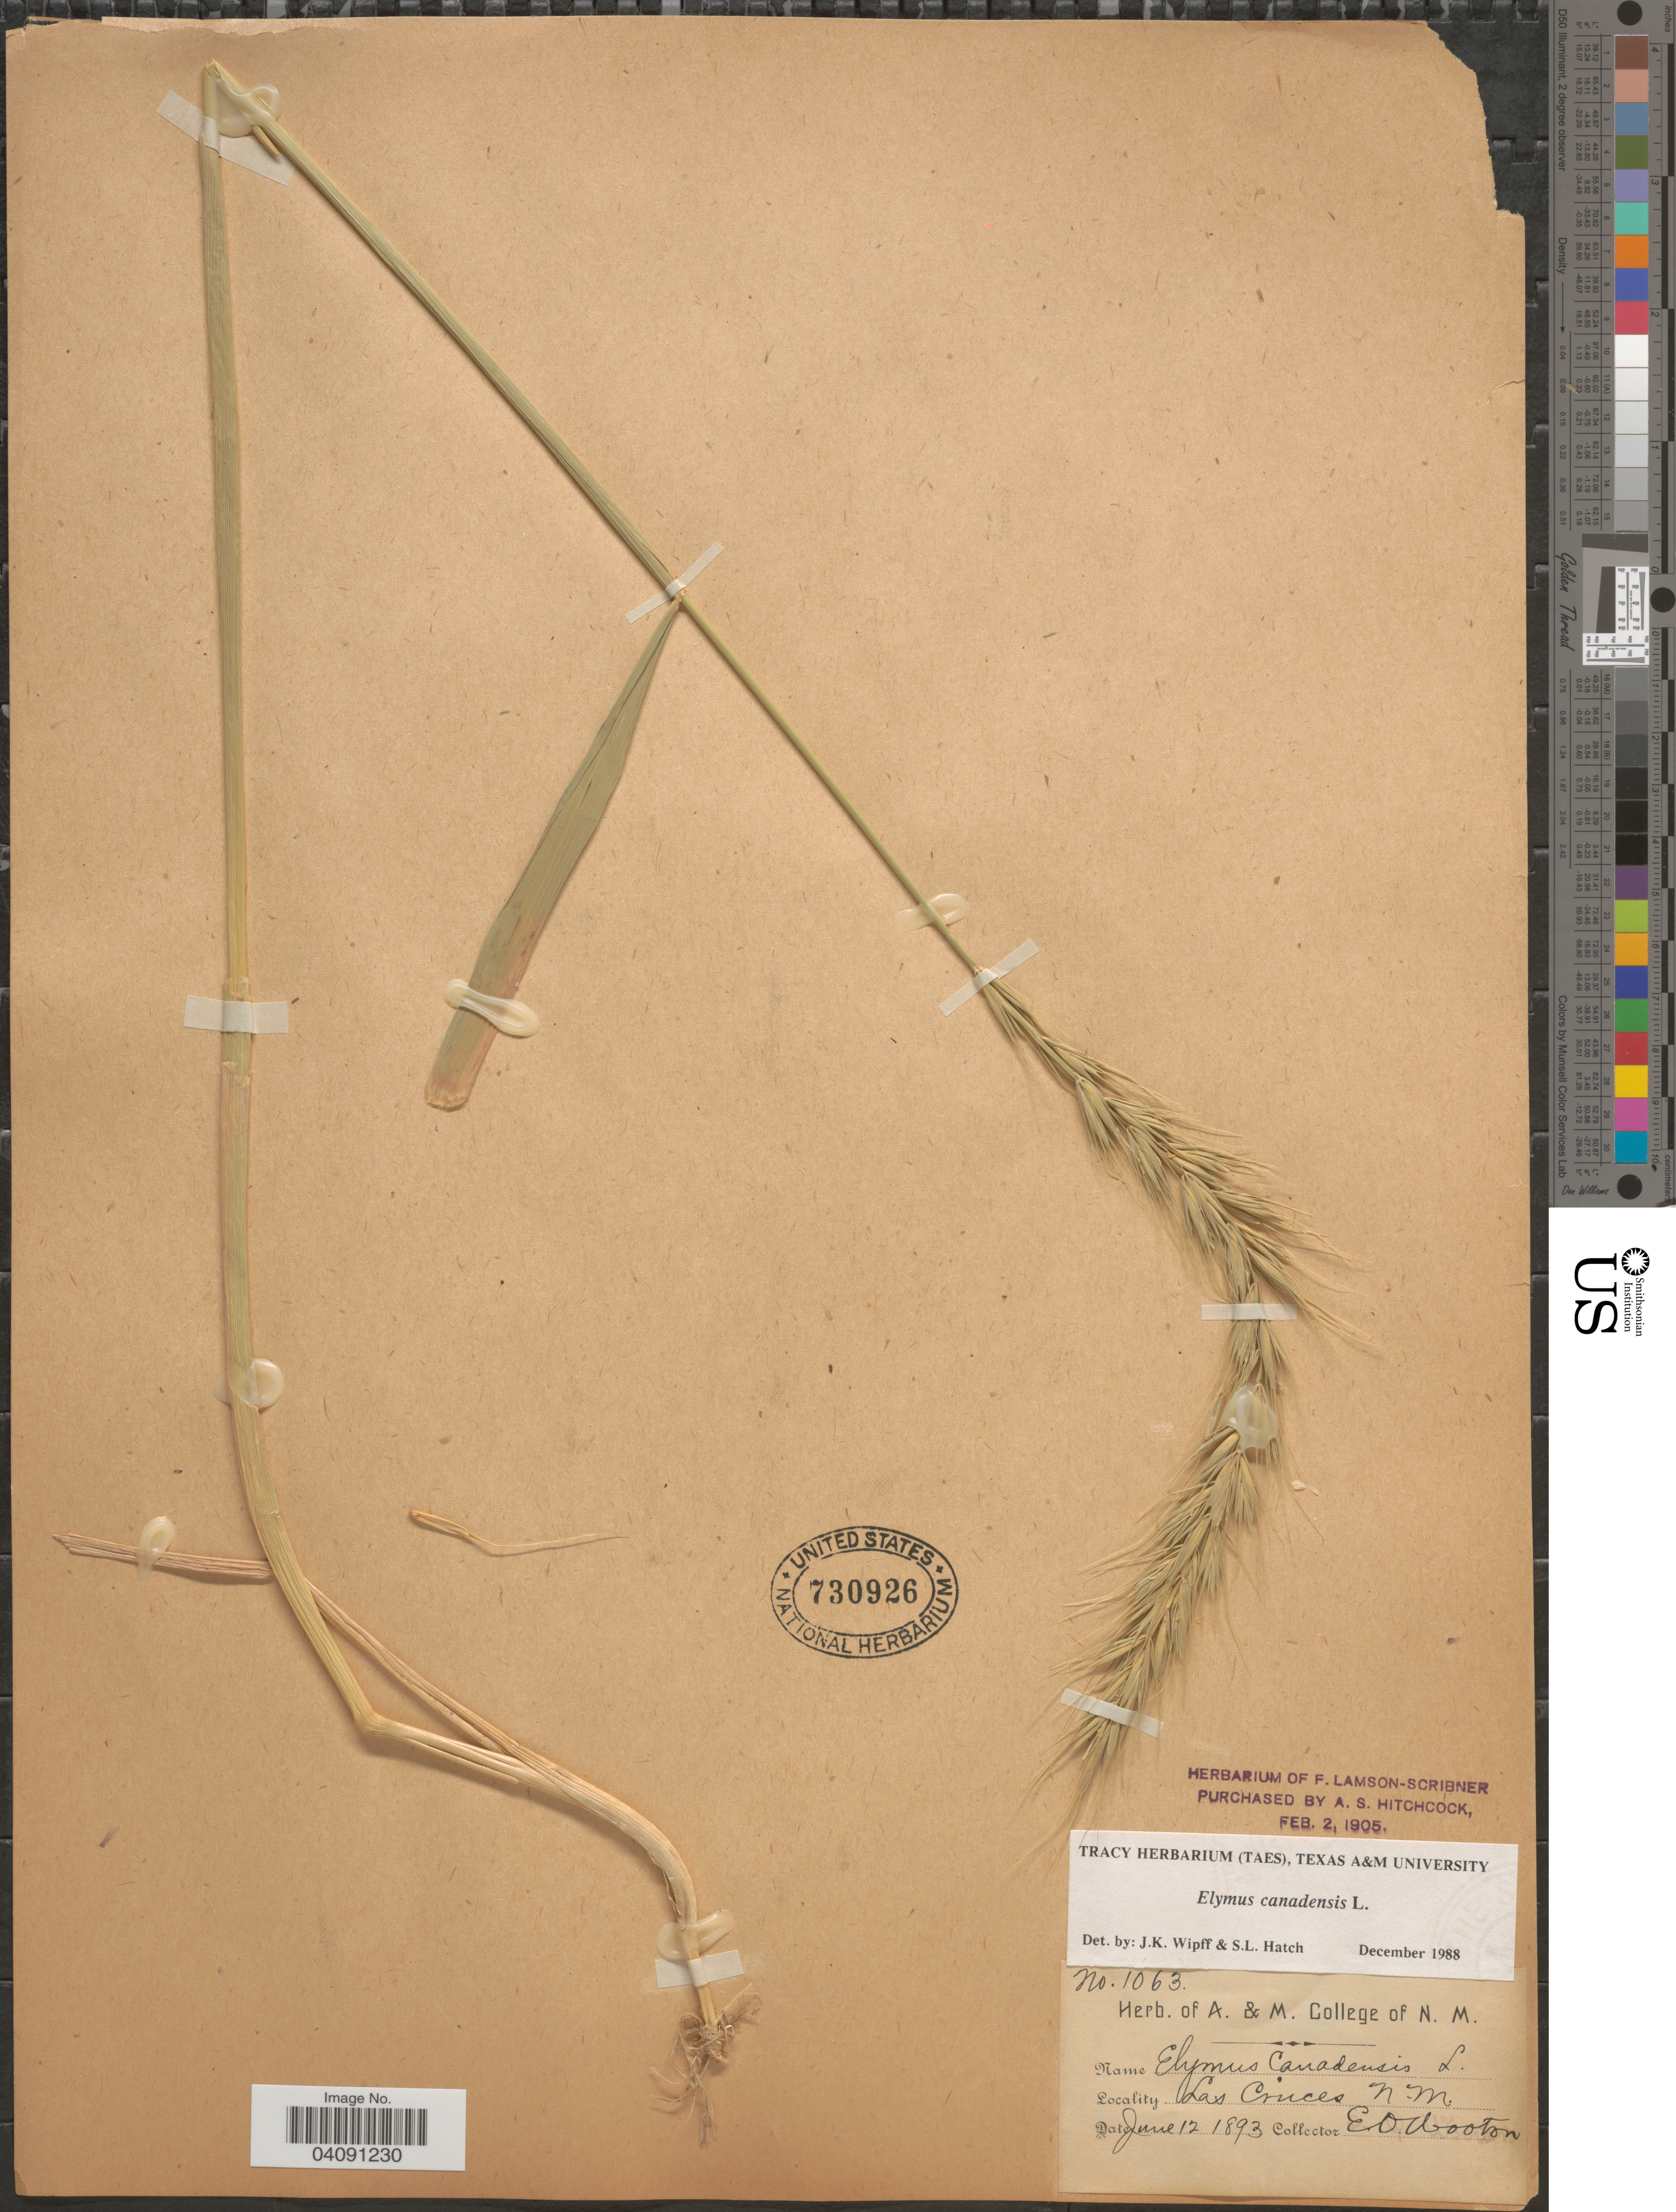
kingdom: Plantae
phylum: Tracheophyta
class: Liliopsida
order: Poales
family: Poaceae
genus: Elymus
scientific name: Elymus canadensis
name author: L.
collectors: E. O. Wooton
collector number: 1063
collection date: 1893-06-12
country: United States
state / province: New Mexico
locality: Las Cruces.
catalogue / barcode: US 730926